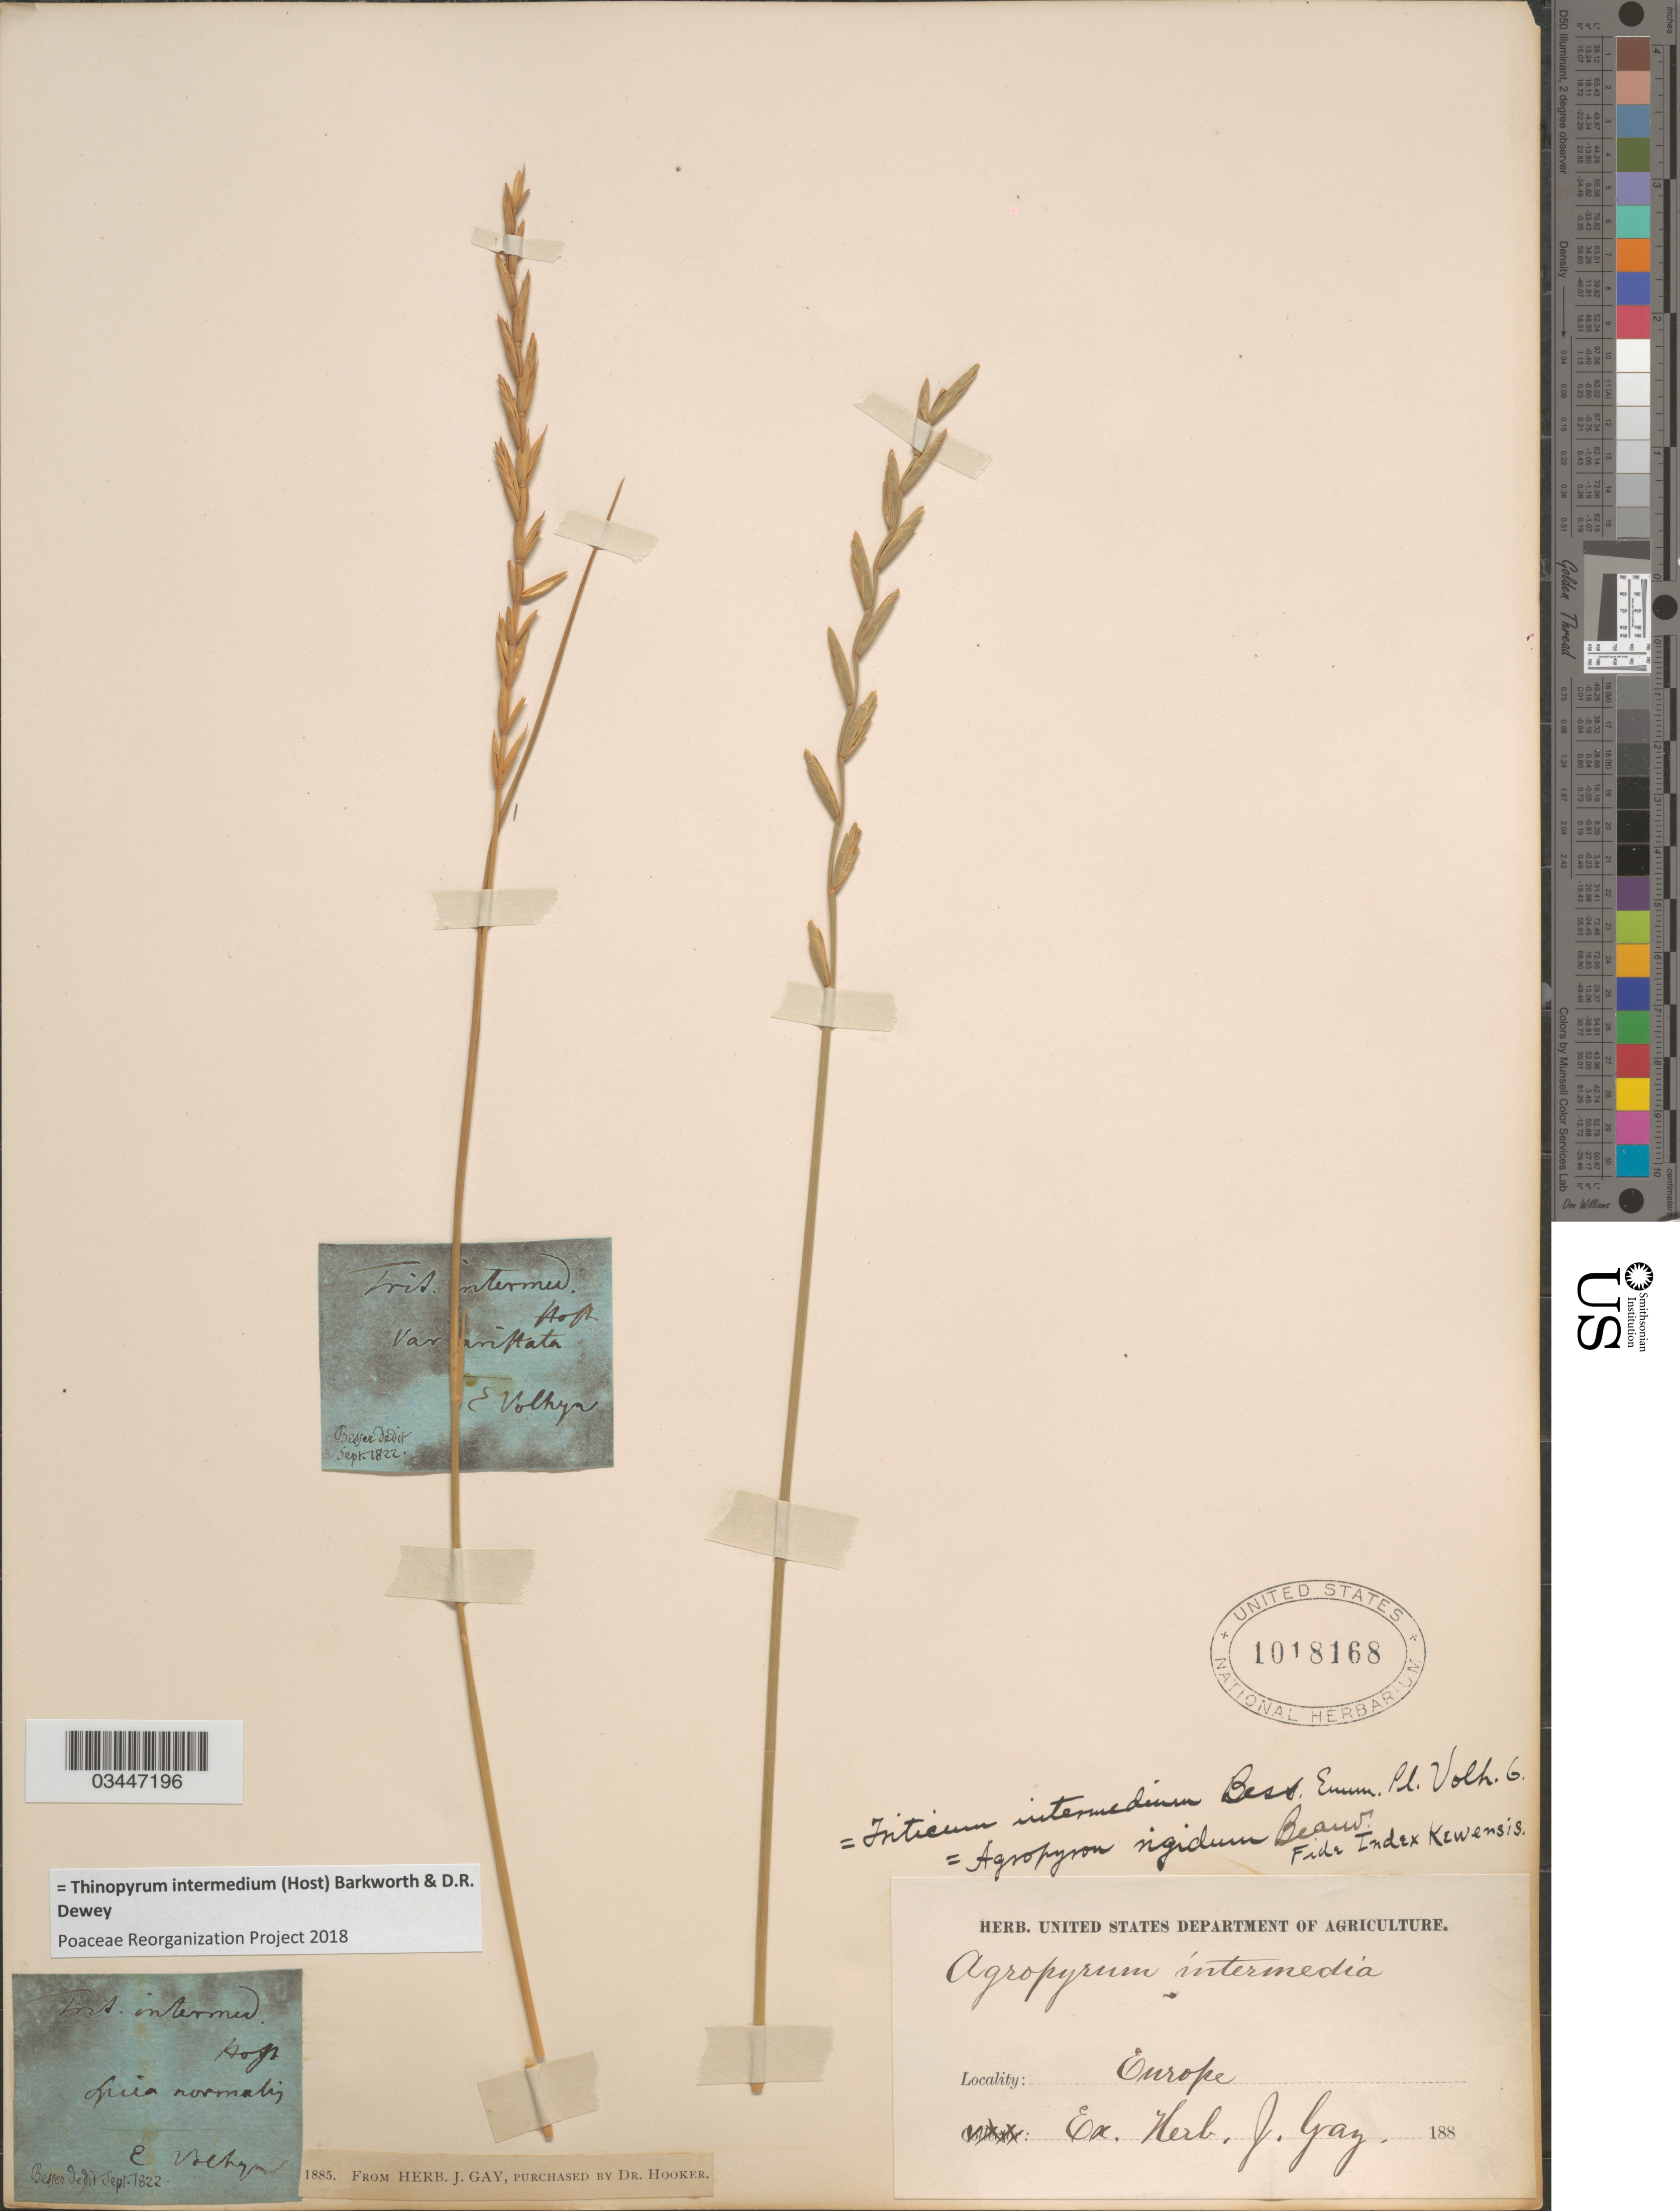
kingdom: Plantae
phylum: Tracheophyta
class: Liliopsida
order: Poales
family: Poaceae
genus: Thinopyrum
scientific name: Thinopyrum intermedium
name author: (Host) Barkworth & Dewey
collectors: E. Behyn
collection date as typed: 188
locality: Europe.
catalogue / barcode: US 1018168